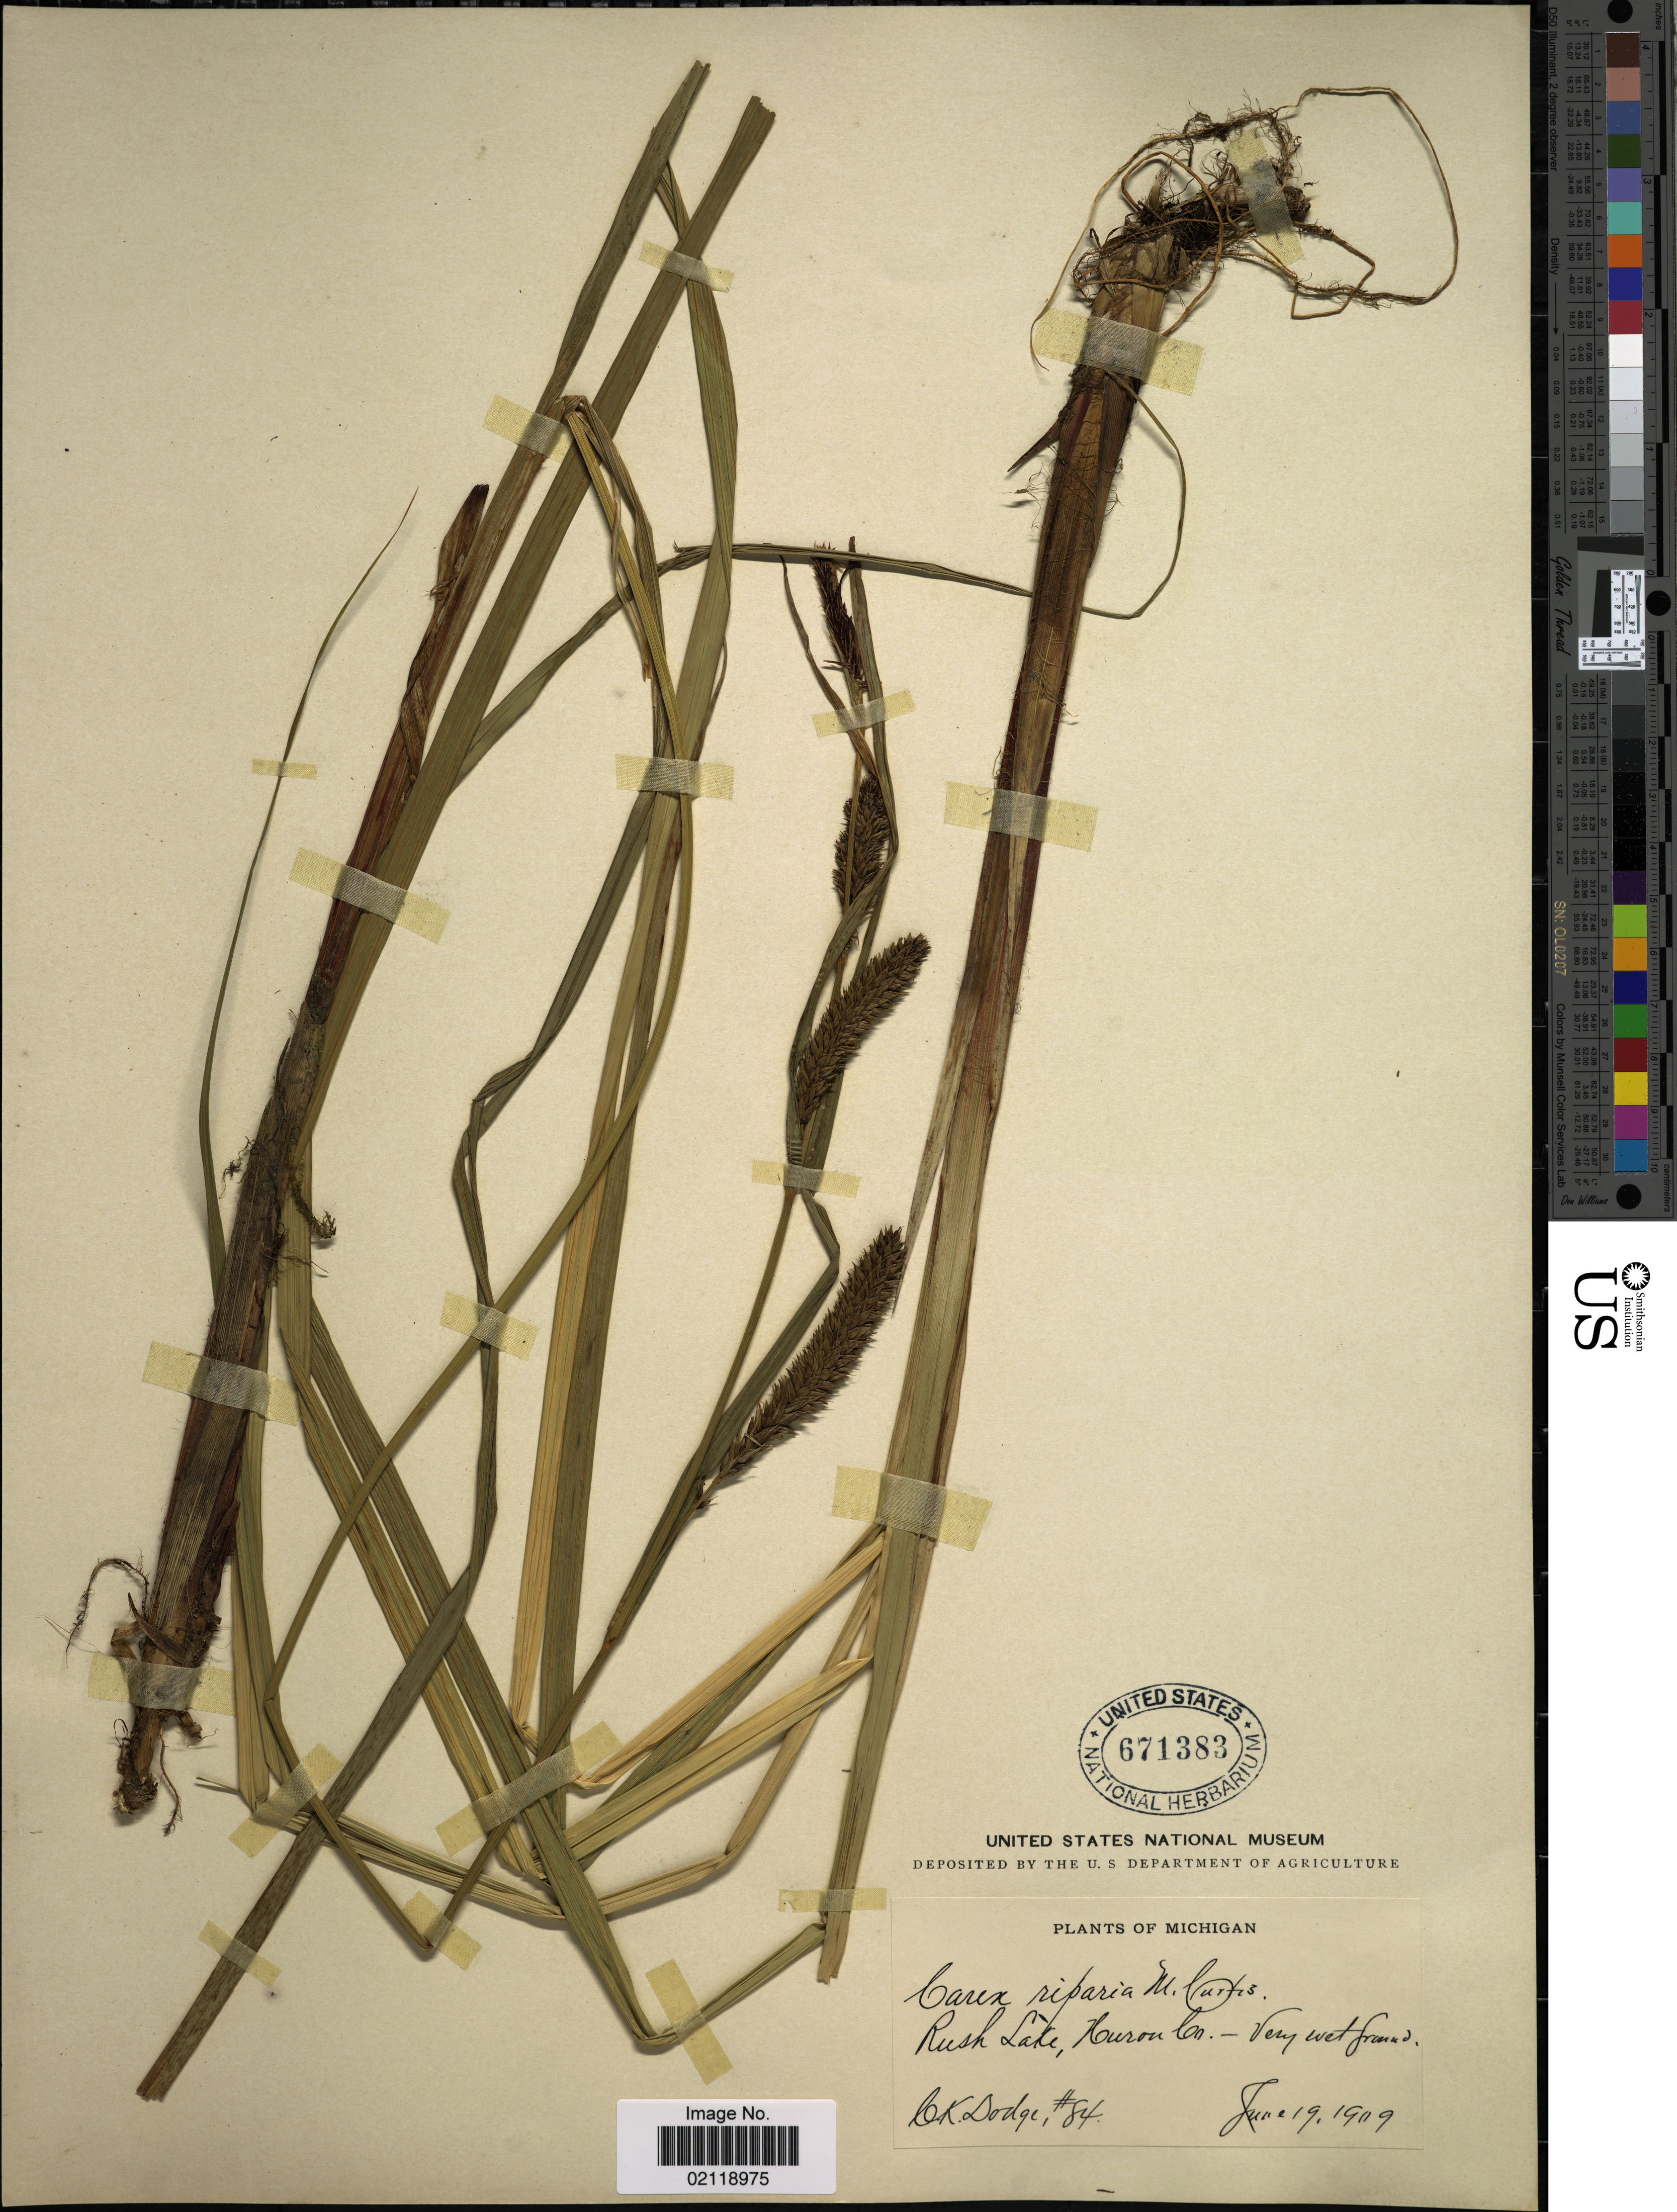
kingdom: Plantae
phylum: Tracheophyta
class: Liliopsida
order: Poales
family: Cyperaceae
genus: Carex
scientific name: Carex lacustris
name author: Willd.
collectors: C. Dodge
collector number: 84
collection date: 1909-06-19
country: United States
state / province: Michigan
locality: Rush Lake, Huron Co.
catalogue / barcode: US 671383